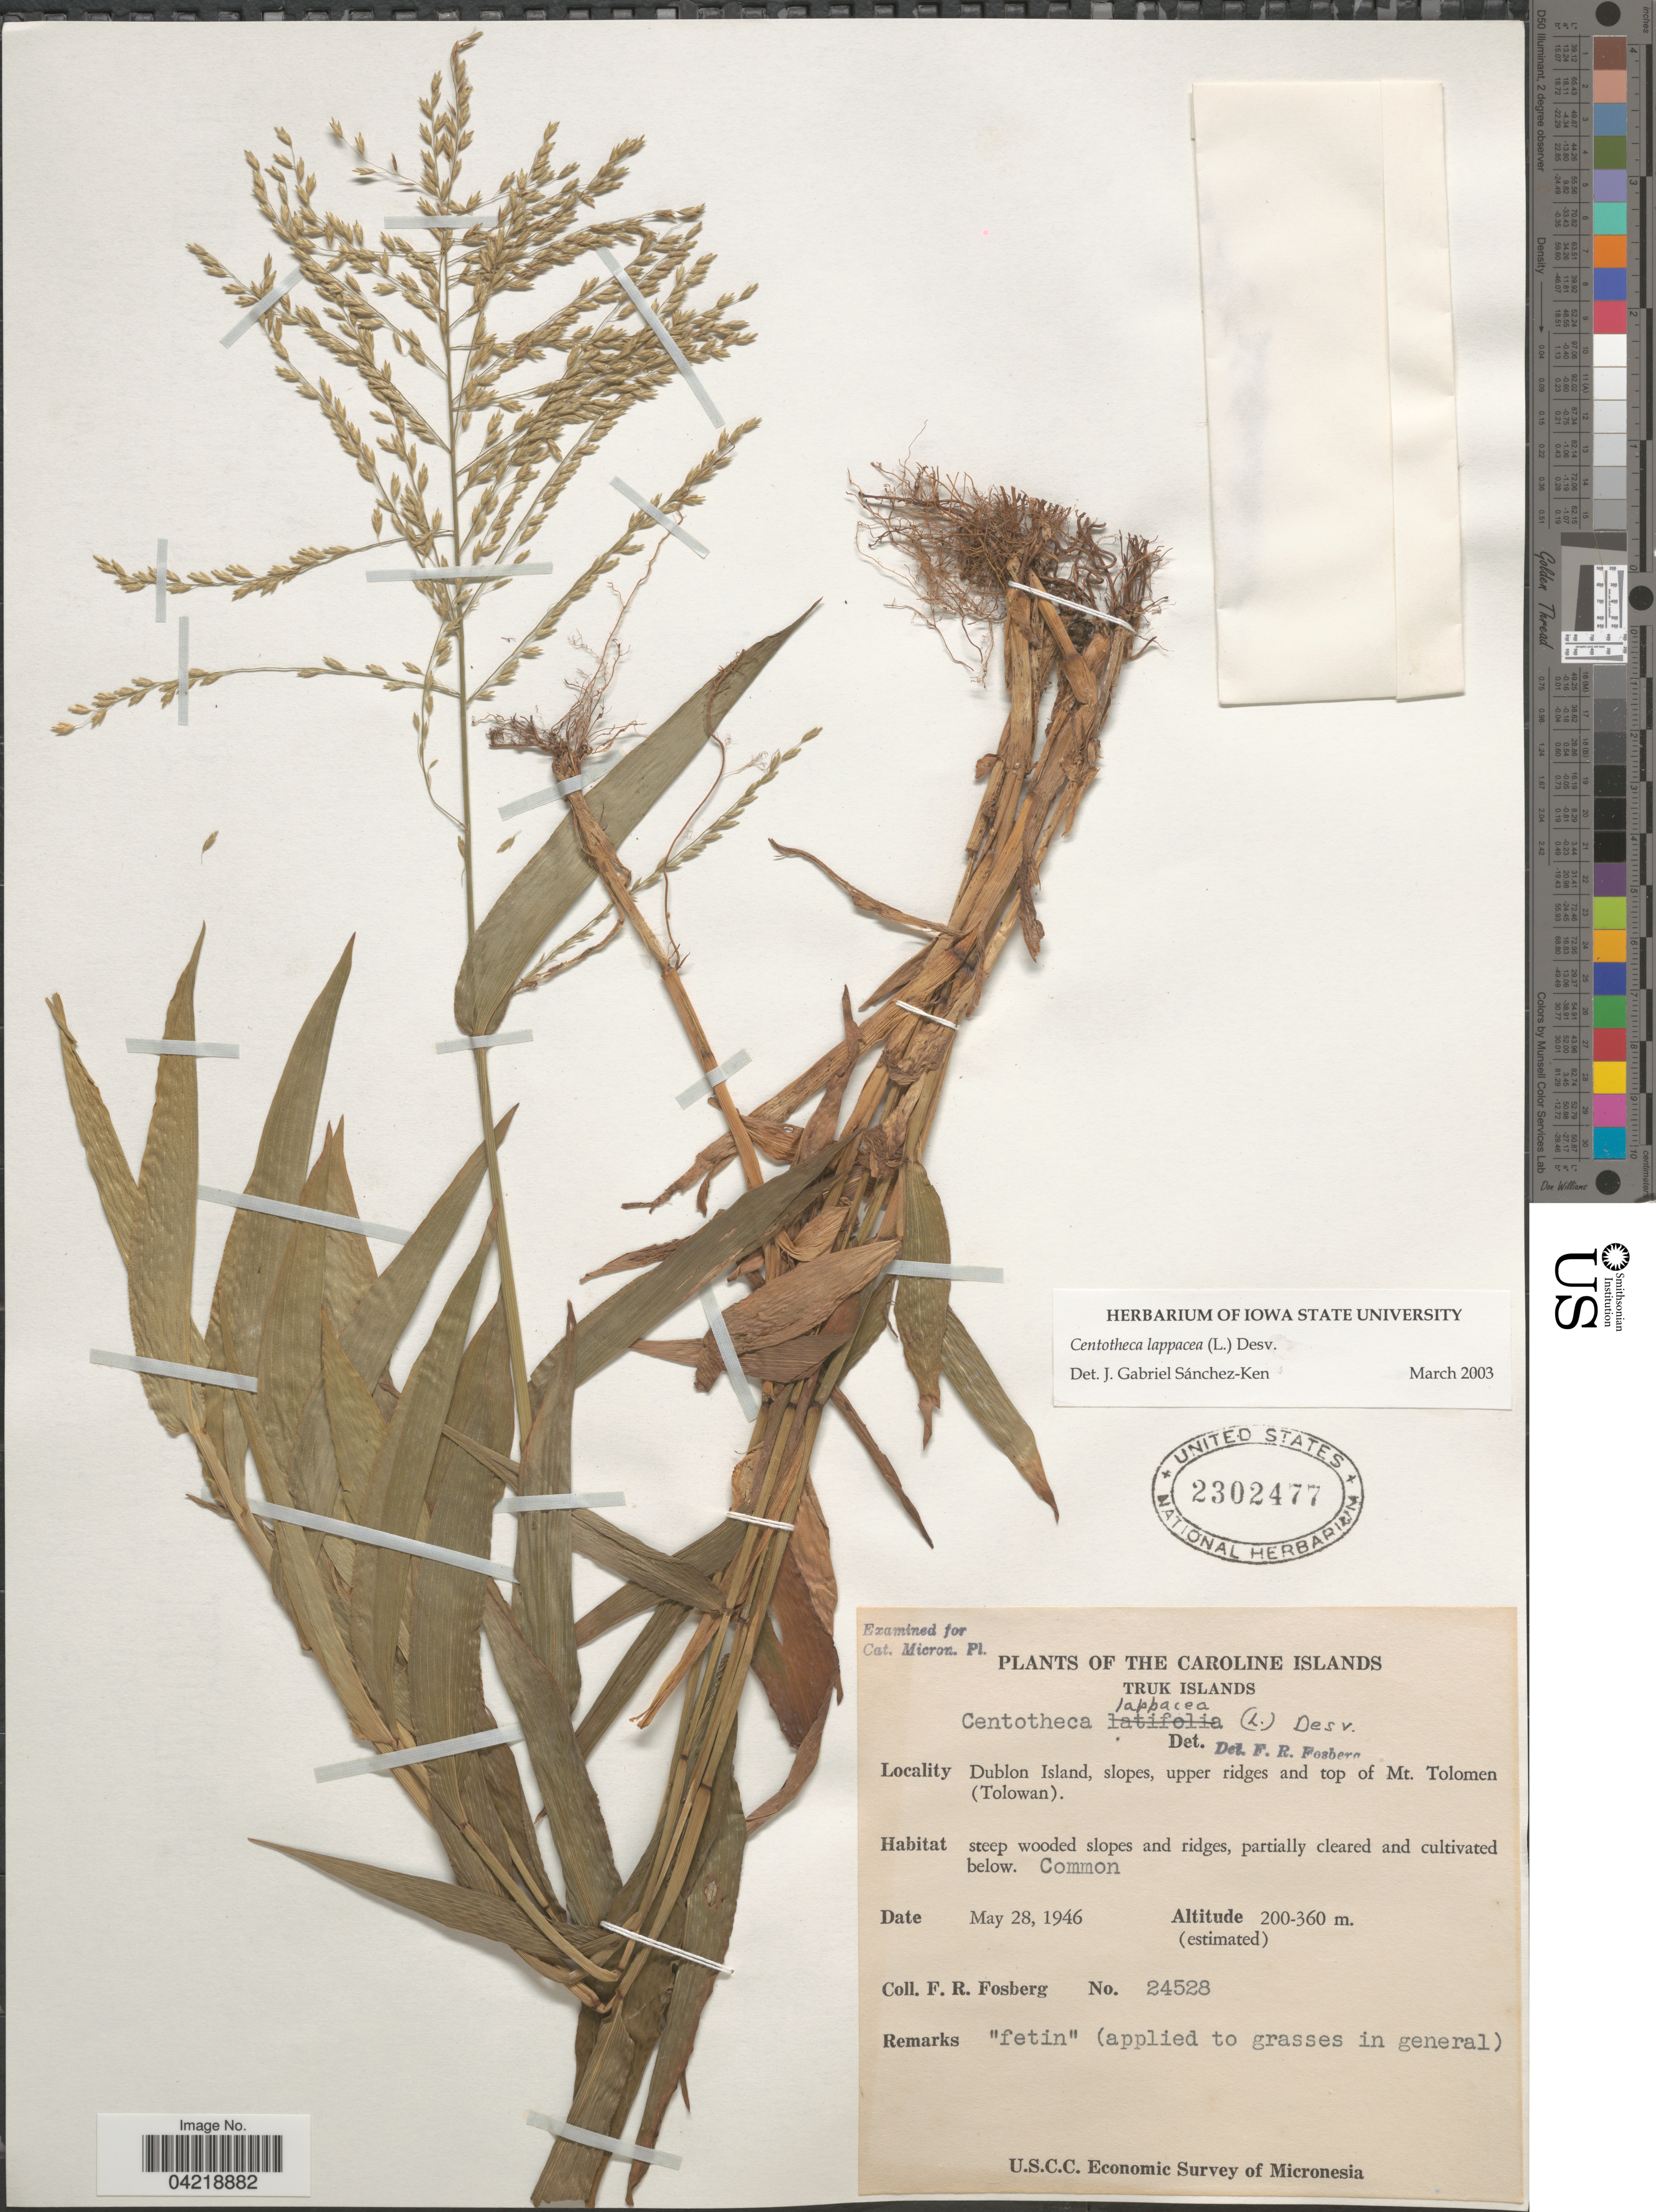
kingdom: Plantae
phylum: Tracheophyta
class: Liliopsida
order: Poales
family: Poaceae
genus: Centotheca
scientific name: Centotheca lappacea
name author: (L.) Desv.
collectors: F. R. Fosberg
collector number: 24528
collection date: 1946-05-28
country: Micronesia, Federated States of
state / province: Truk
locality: Caroline Islands. Truk Islands. Dublon Island, slopes, upper ridges and top of Mt. Tolomen (Tolowan). U. S. C. C. Economic Survey of Micronesia.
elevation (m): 200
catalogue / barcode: US 2302477